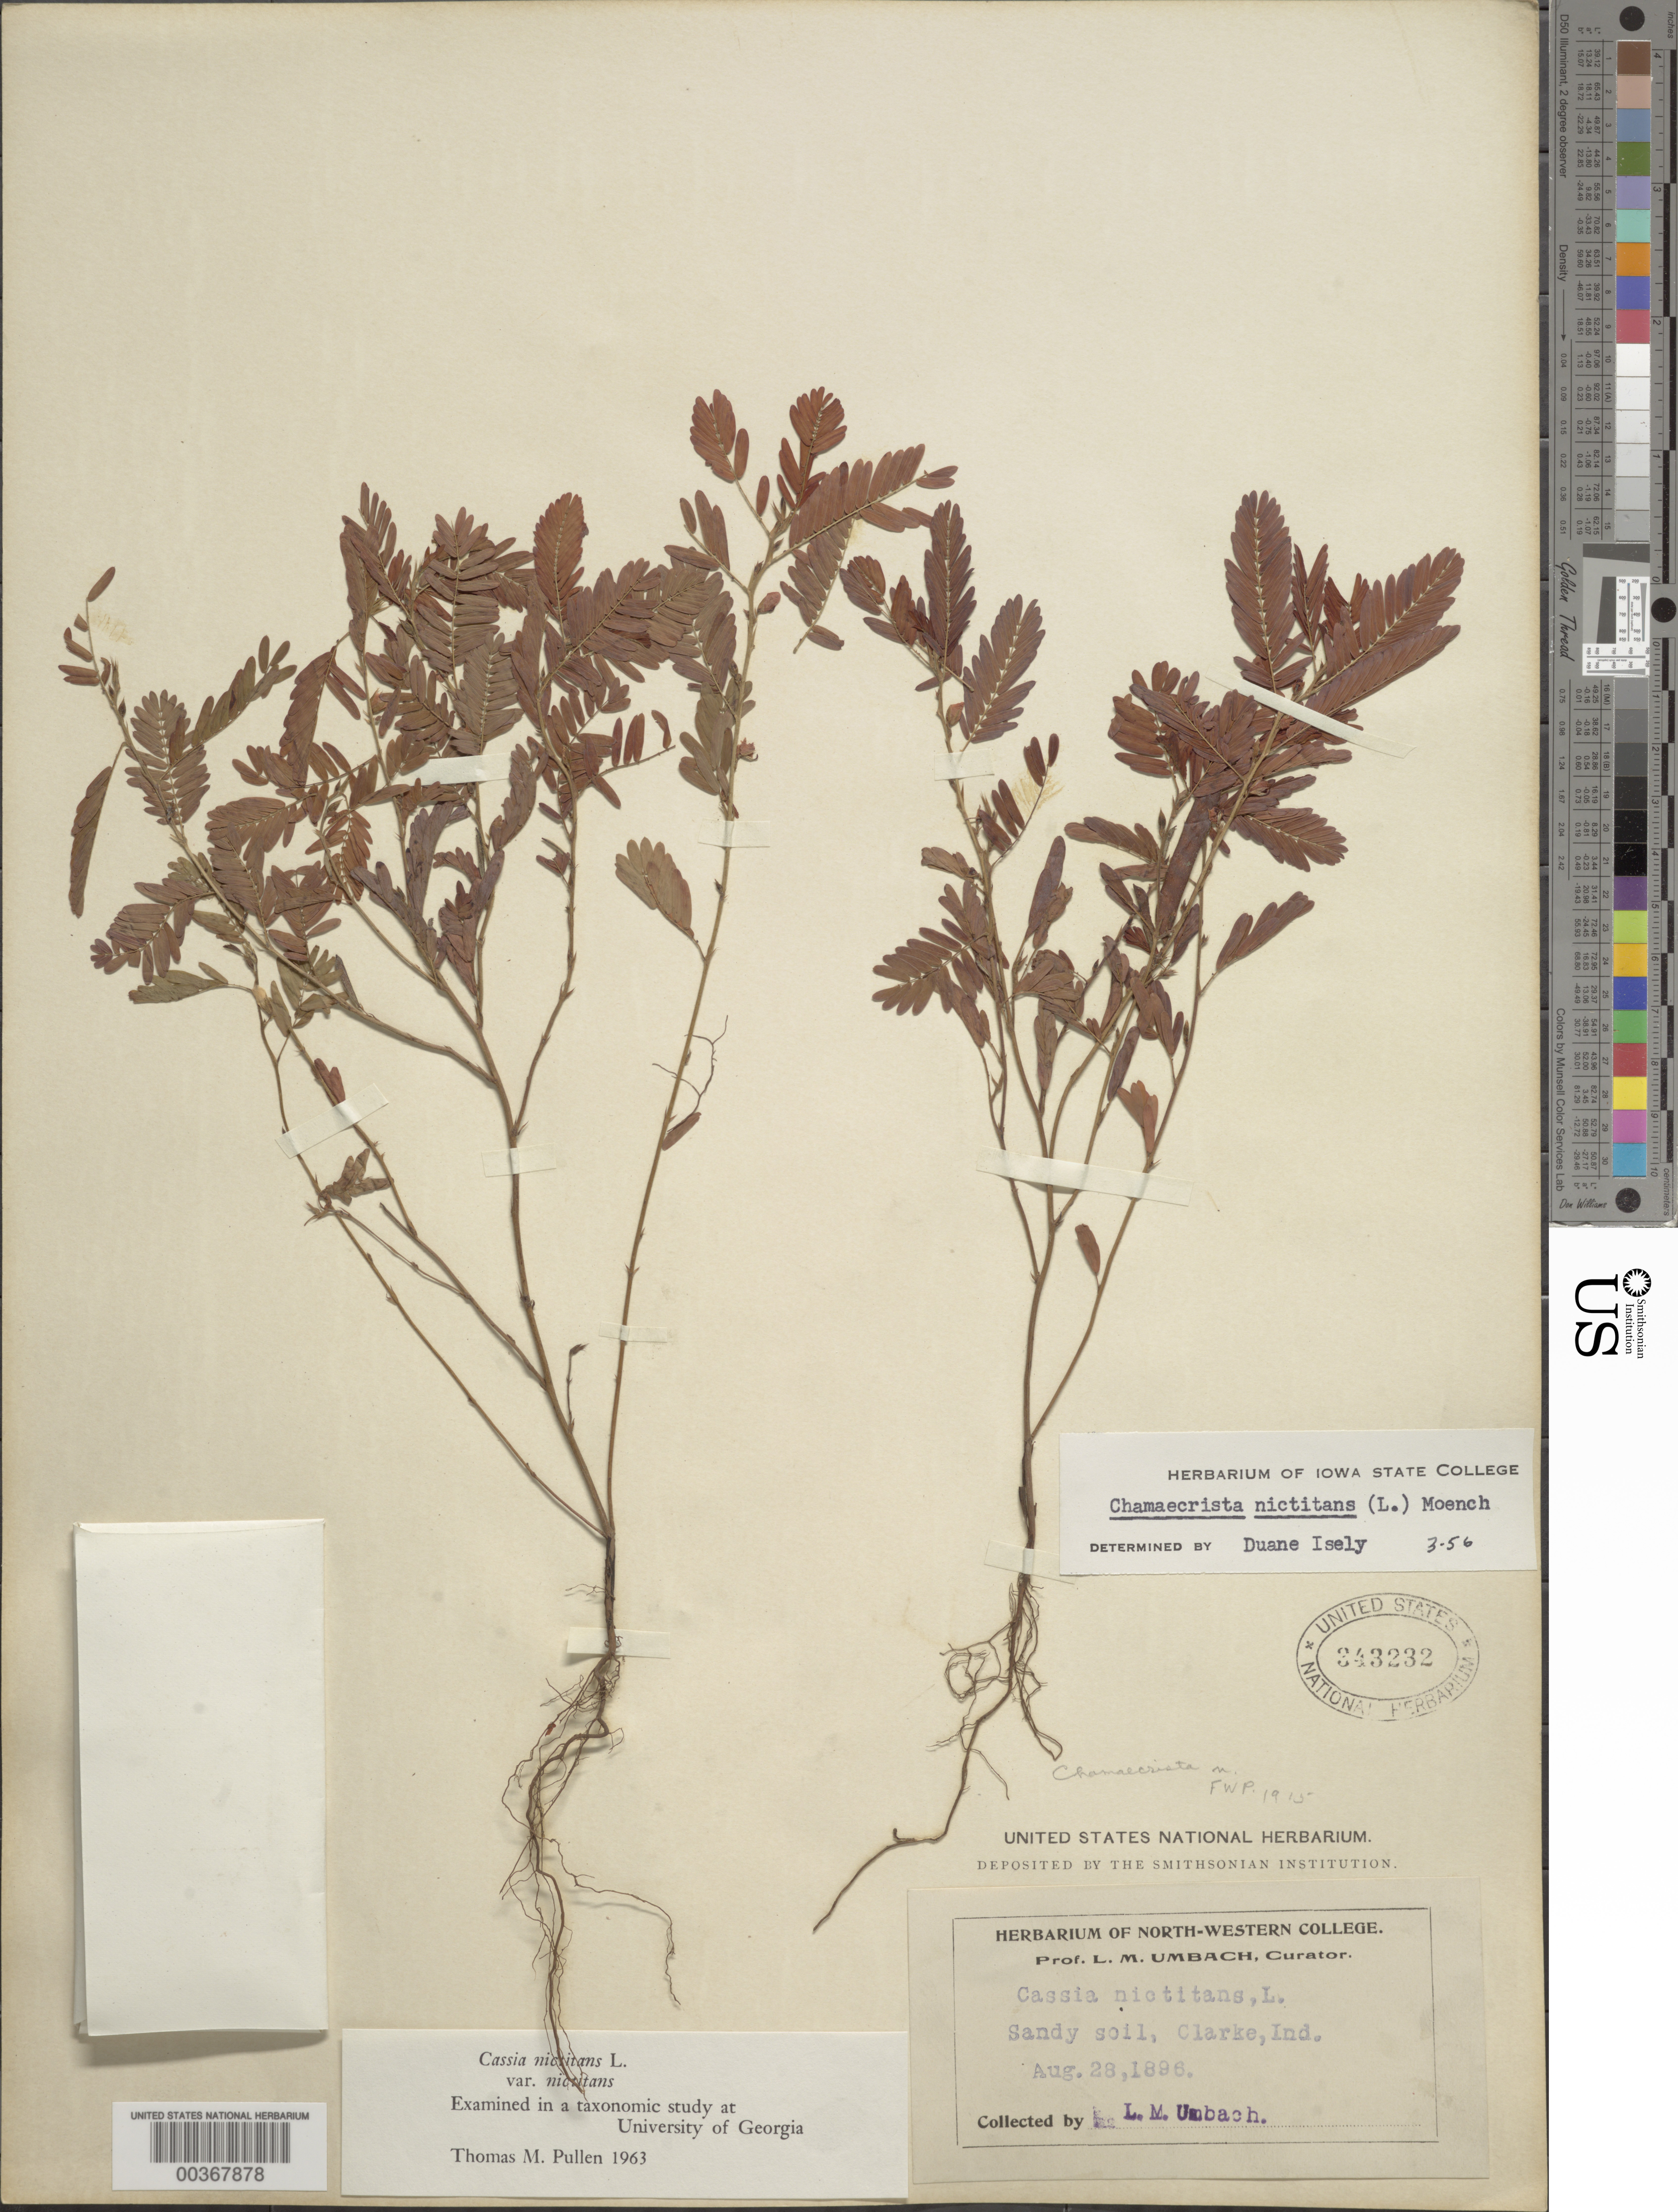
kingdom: Plantae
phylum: Tracheophyta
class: Magnoliopsida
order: Fabales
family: Fabaceae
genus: Chamaecrista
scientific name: Chamaecrista nictitans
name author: (L.) Moench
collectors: L. M. Umbach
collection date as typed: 28 Aug 1896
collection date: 1896-08-28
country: United States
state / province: Indiana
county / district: Clark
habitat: Sandy soil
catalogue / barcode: US 343232